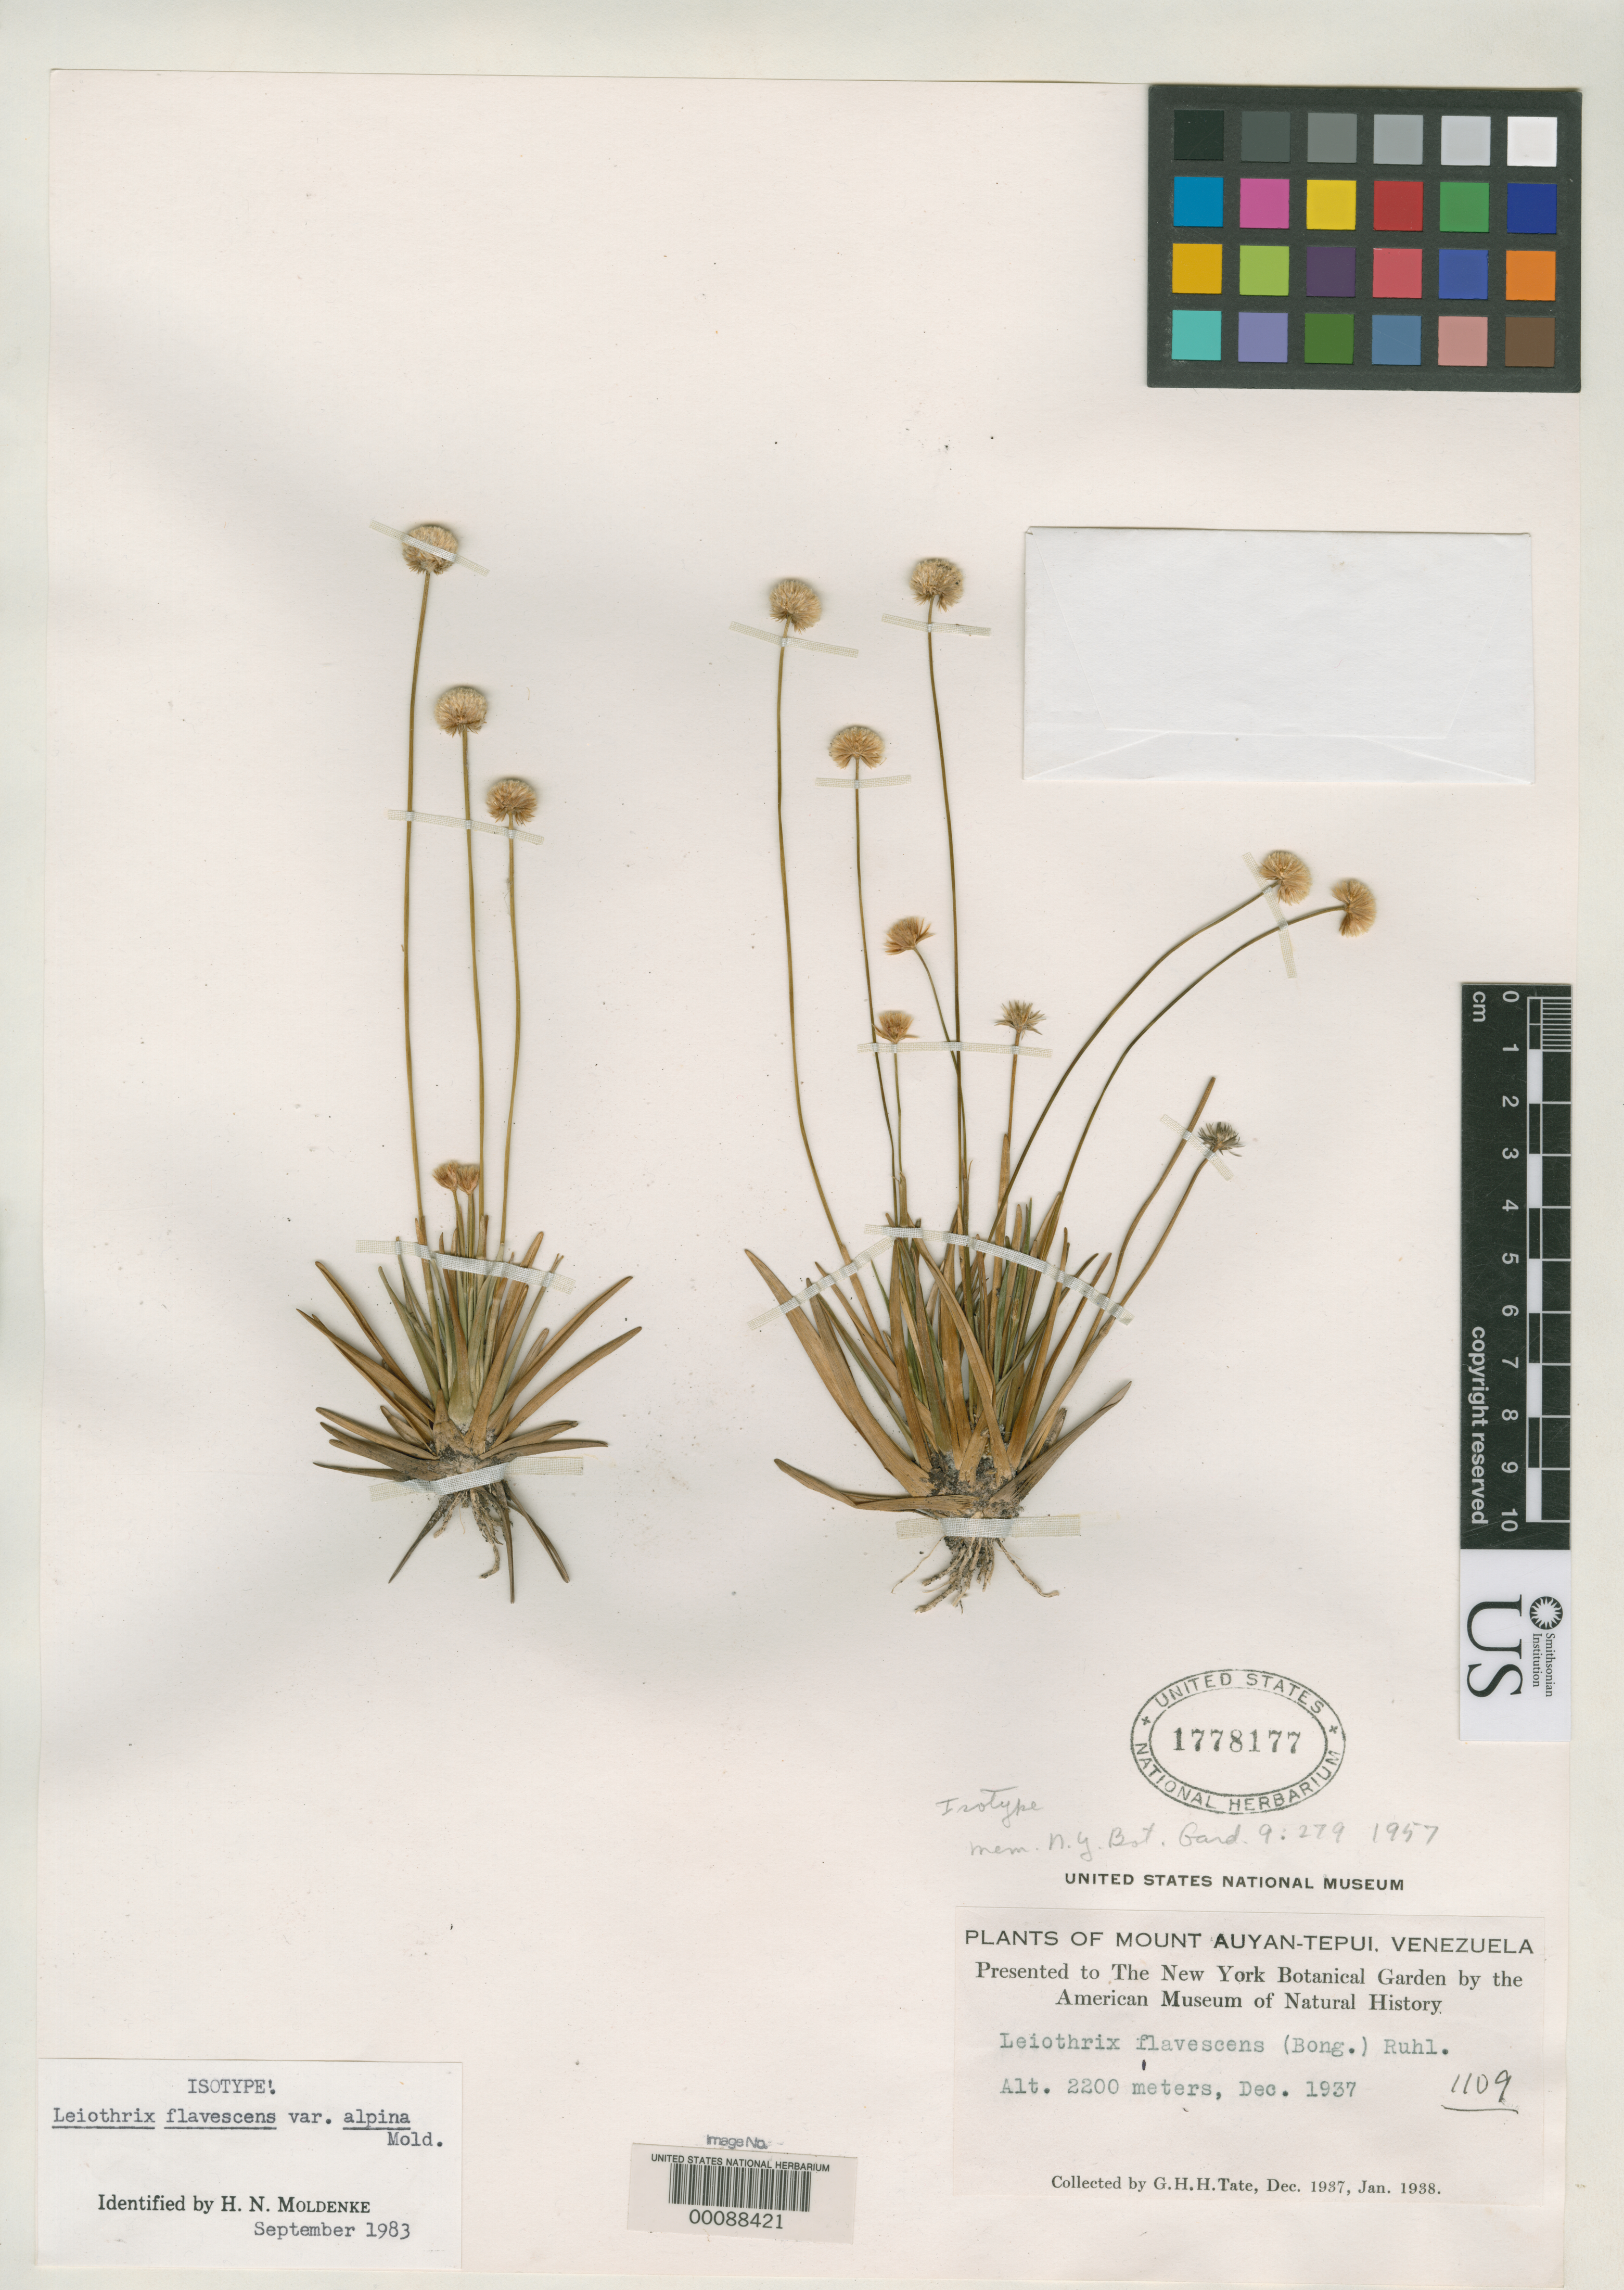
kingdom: Plantae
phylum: Tracheophyta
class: Liliopsida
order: Poales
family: Eriocaulaceae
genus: Leiothrix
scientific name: Leiothrix flavescens var. alpina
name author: Moldenke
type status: Isotype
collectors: G. H. H.Tate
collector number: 1109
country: Venezuela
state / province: Mérida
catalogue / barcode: US 1778177